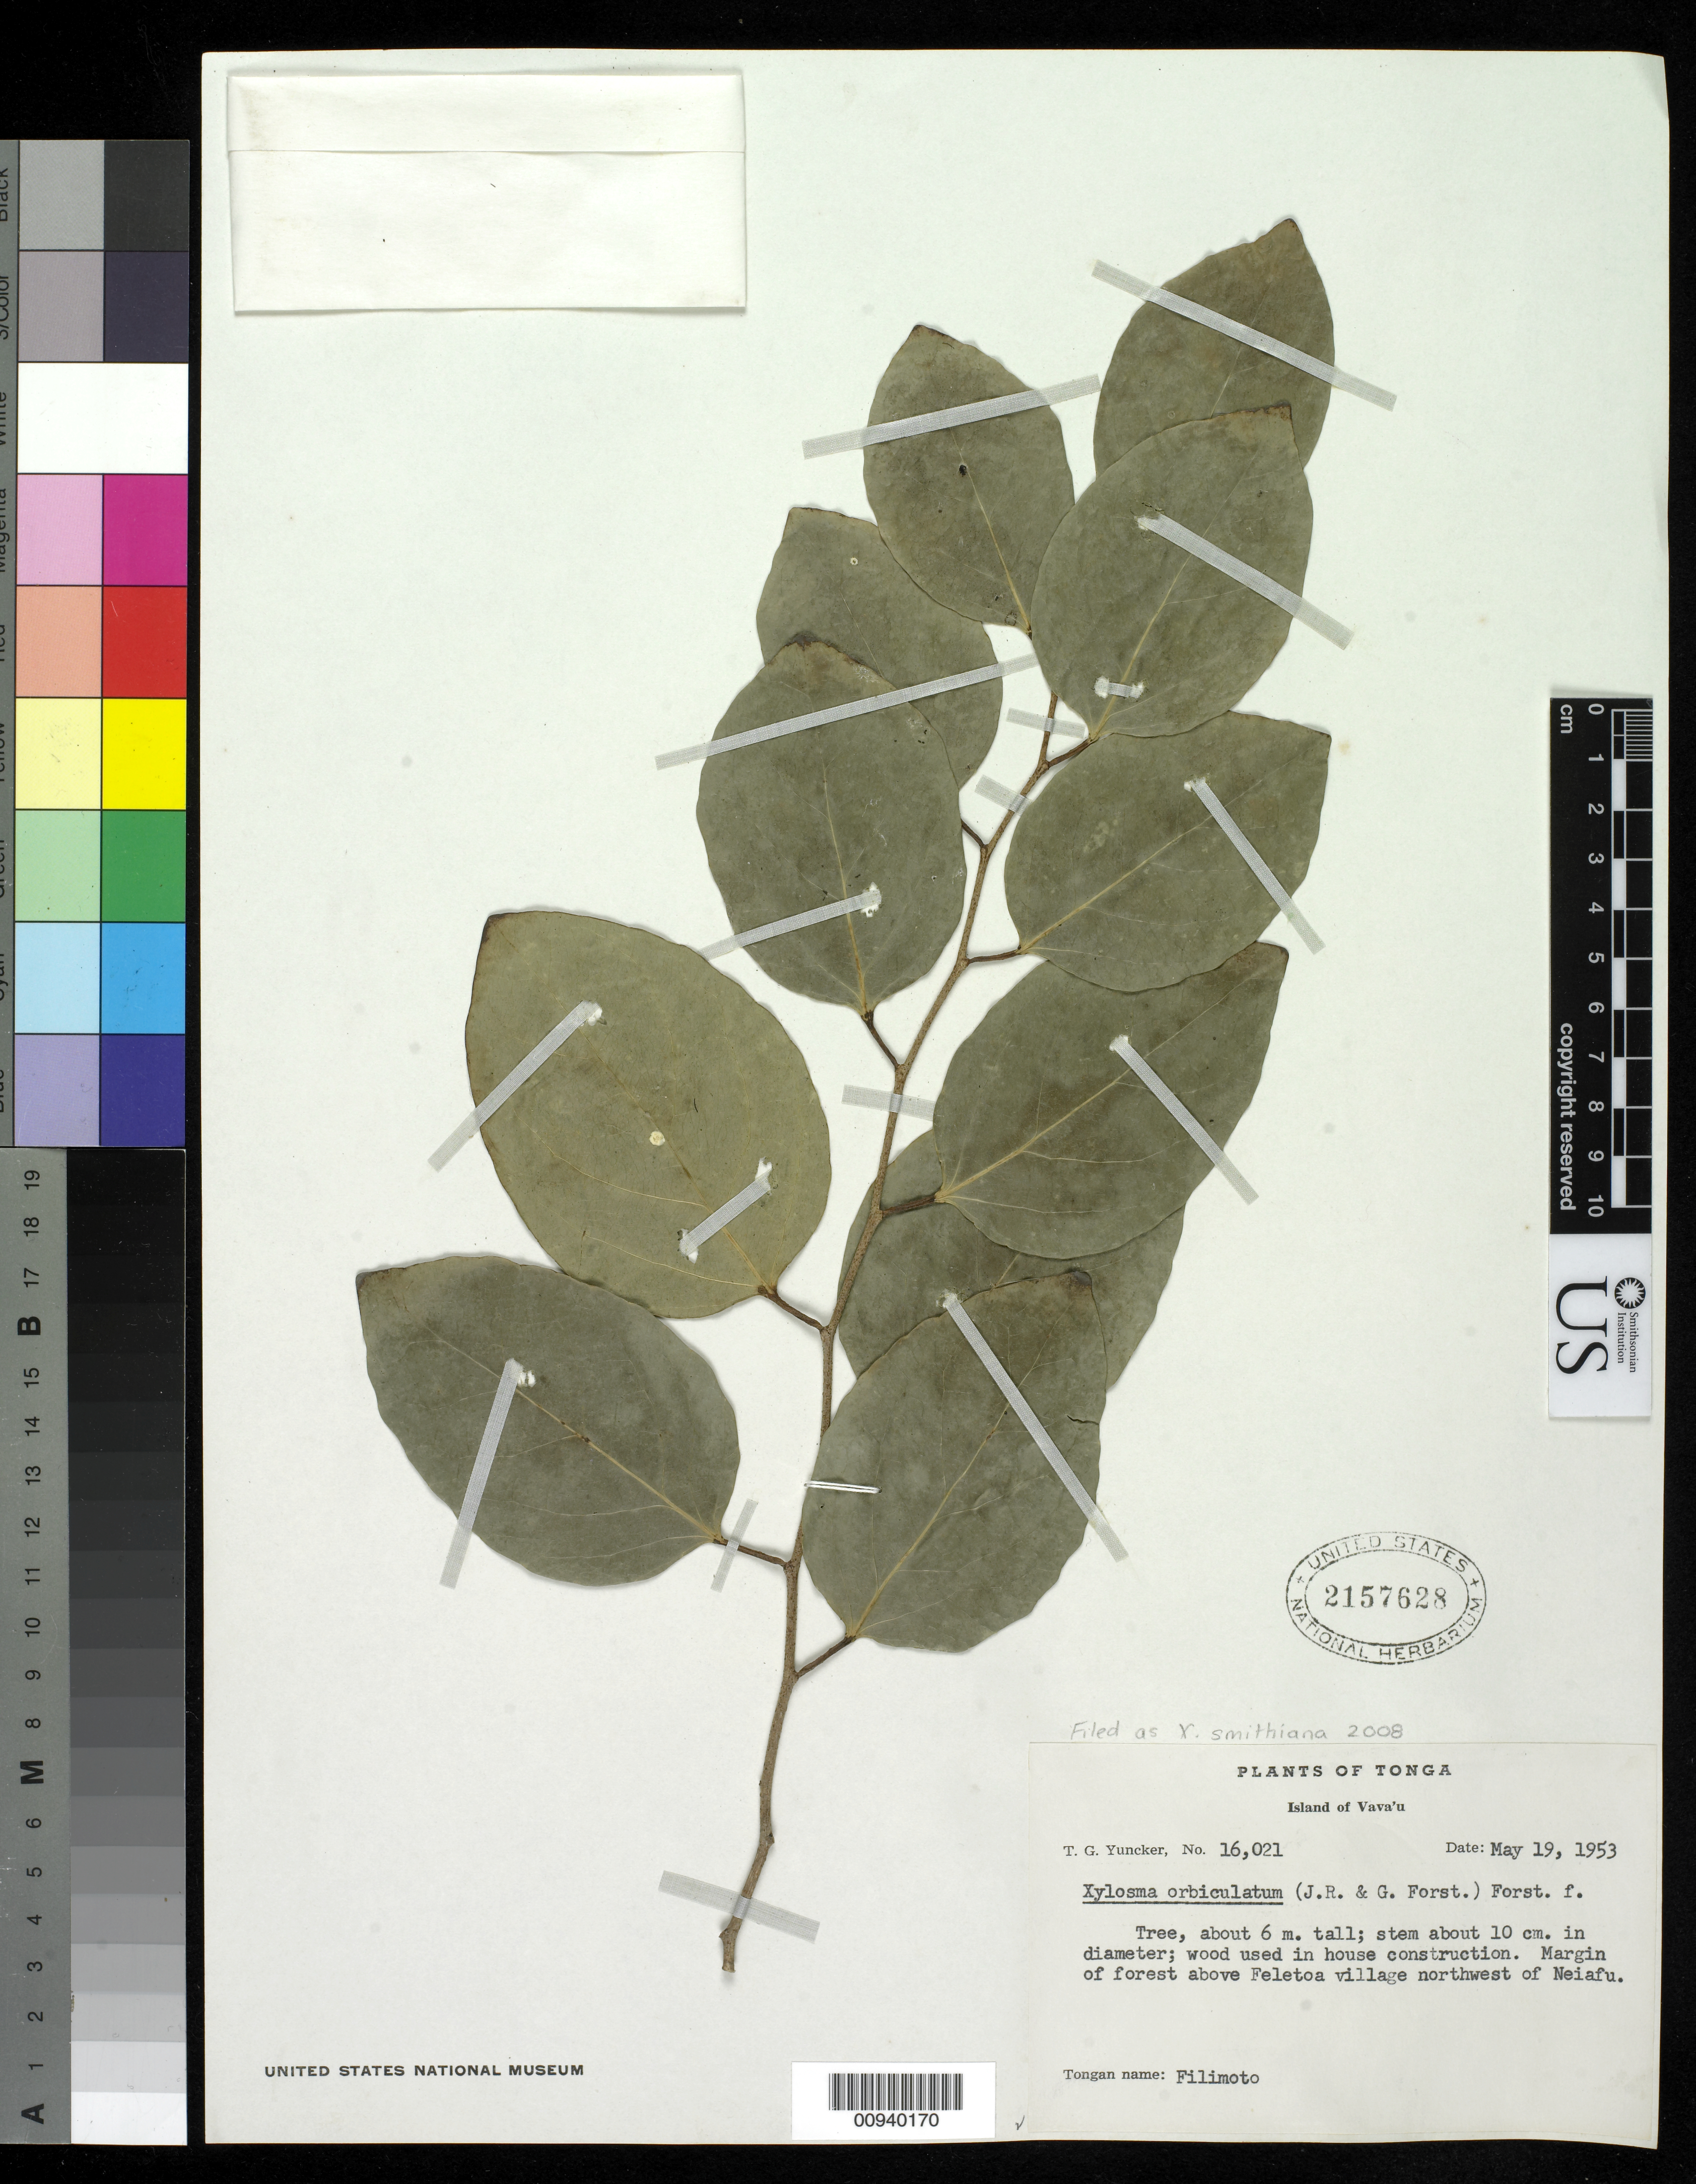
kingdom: Plantae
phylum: Tracheophyta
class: Magnoliopsida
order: Malpighiales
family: Salicaceae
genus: Xylosma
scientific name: Xylosma smithiana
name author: Fosberg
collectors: T. G. Yuncker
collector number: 16021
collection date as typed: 19 May 1953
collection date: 1953-05-19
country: Tonga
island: Vava'u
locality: Margin of forest above Feletoa village northwest of Neiafu.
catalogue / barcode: US 2157628